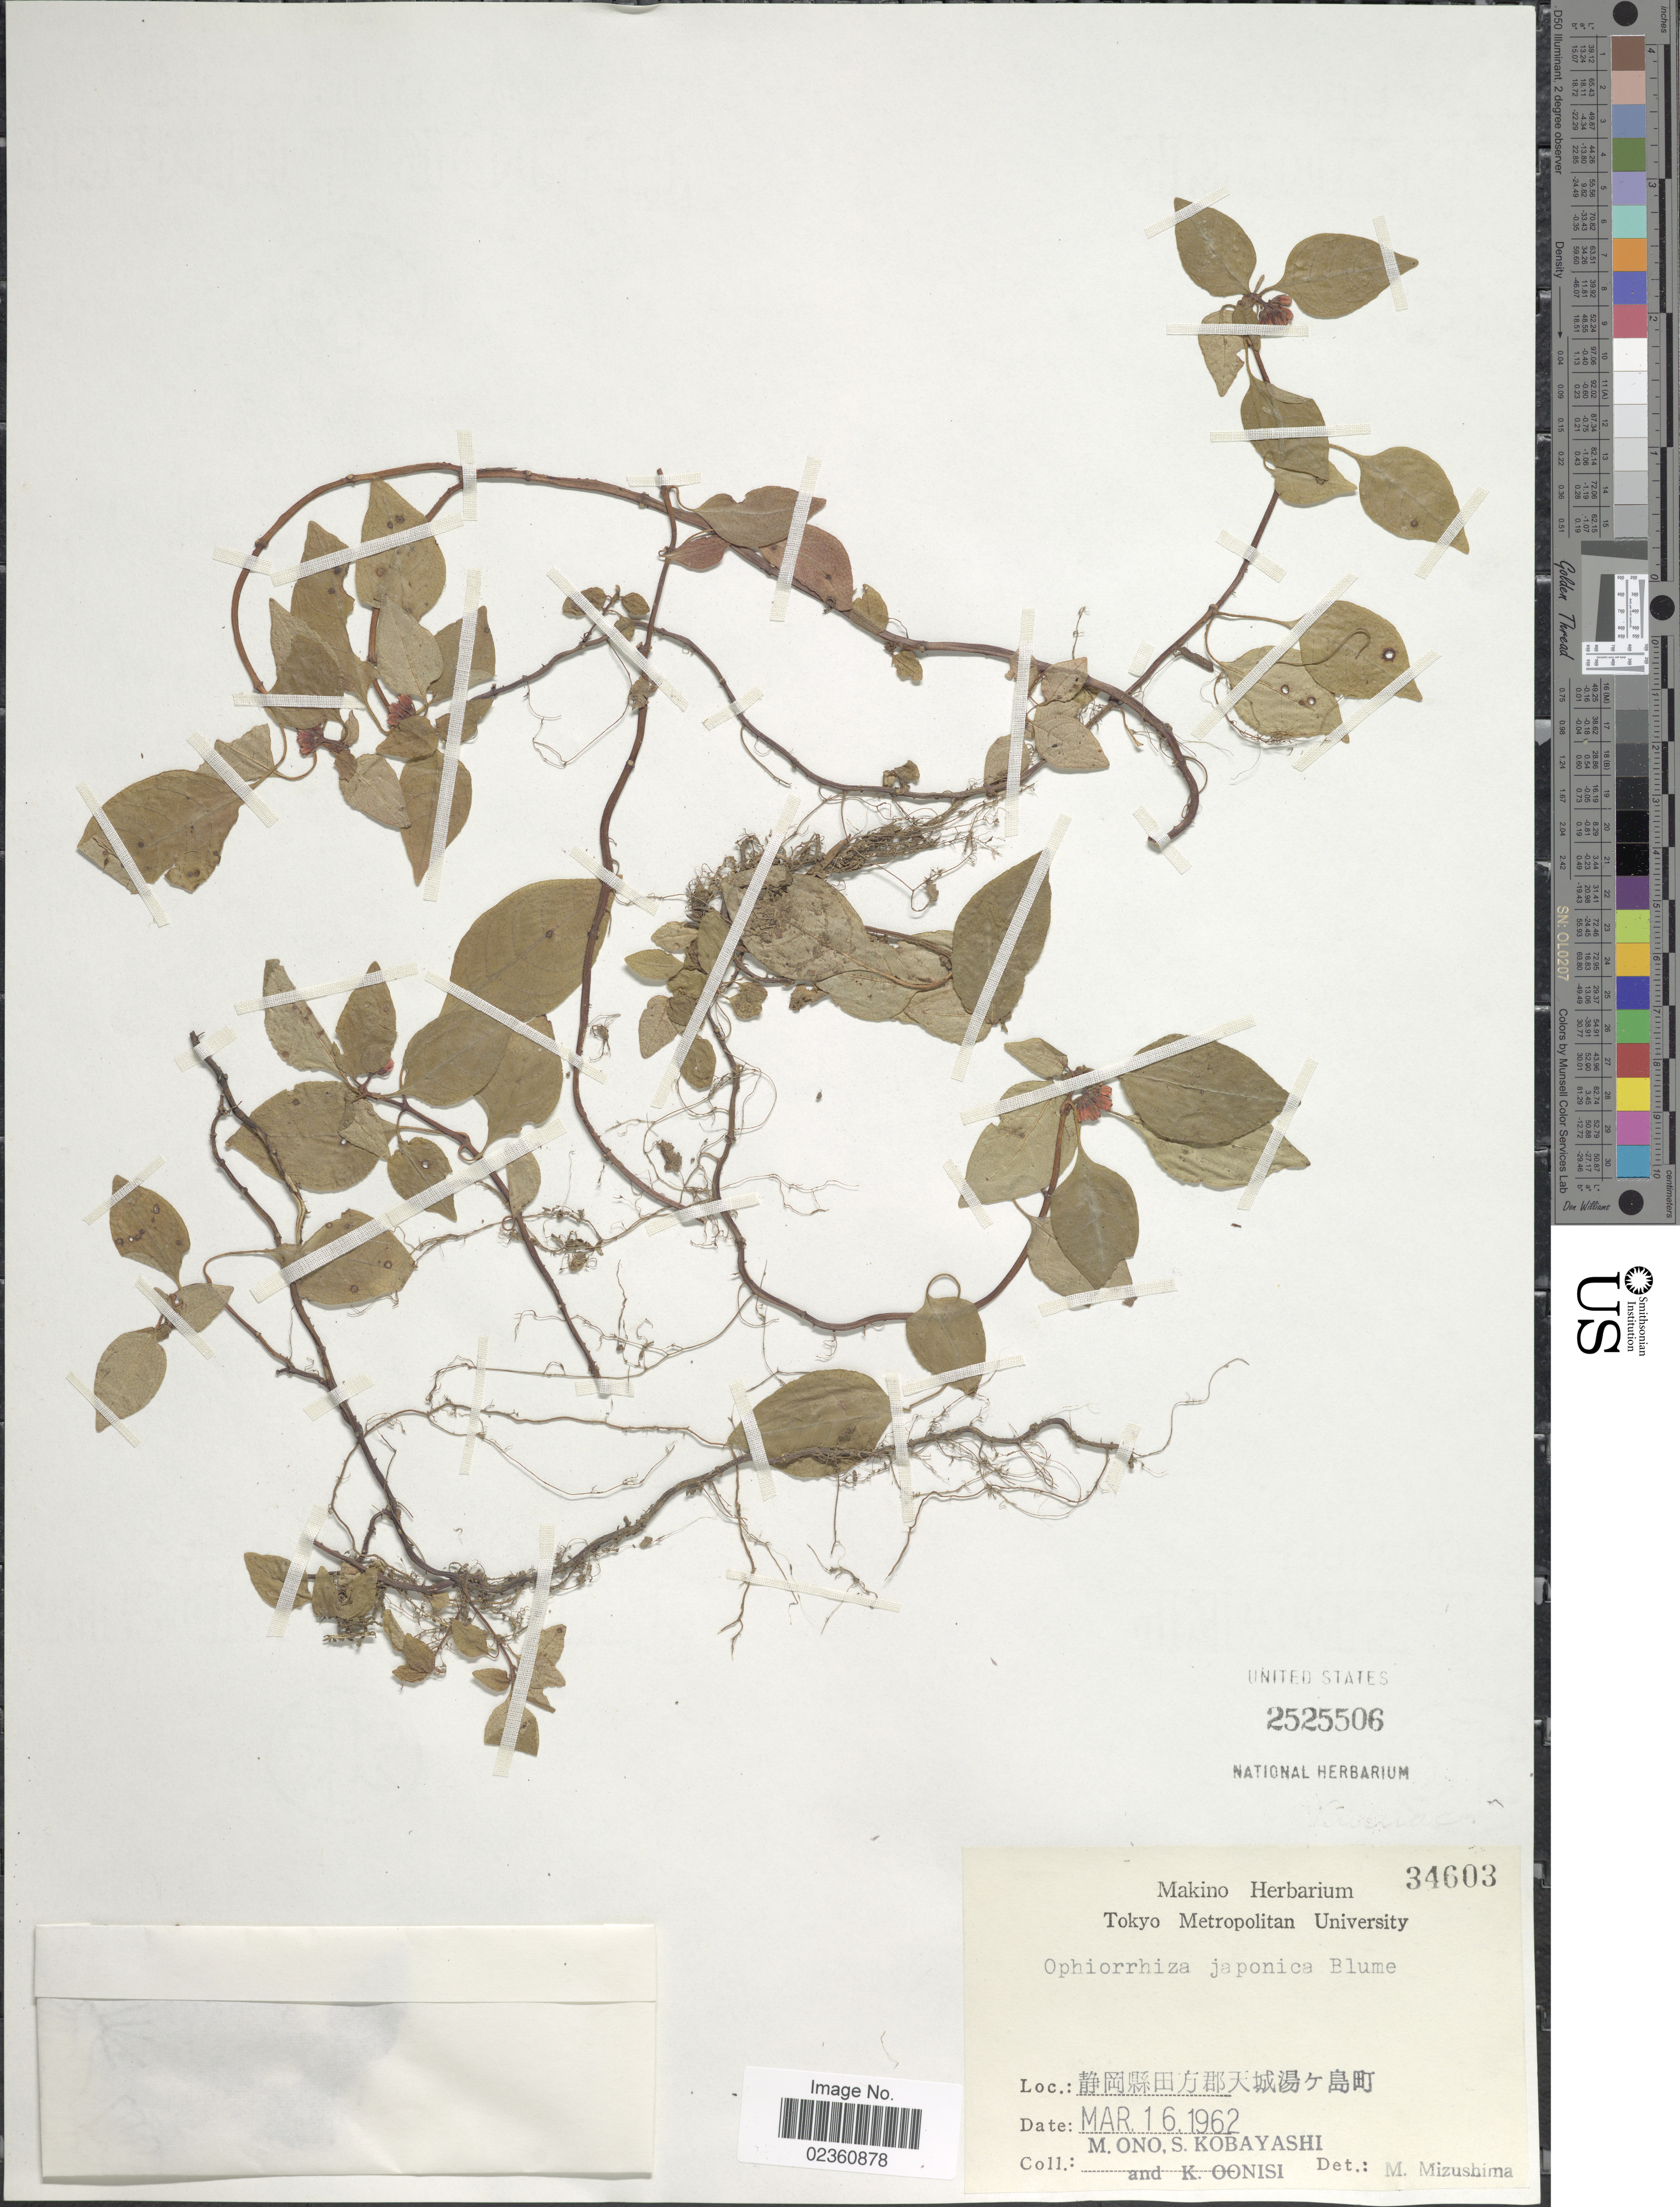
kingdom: Plantae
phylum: Tracheophyta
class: Magnoliopsida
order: Gentianales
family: Rubiaceae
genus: Ophiorrhiza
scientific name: Ophiorrhiza japonica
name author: Blume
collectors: M. Ono, S. Kobayashi & K. Oonisi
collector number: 34603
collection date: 1962-03-16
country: Japan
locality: Shizuoka-ken, Tagata-gun, Amagiyugashima-cho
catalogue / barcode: US 2525506